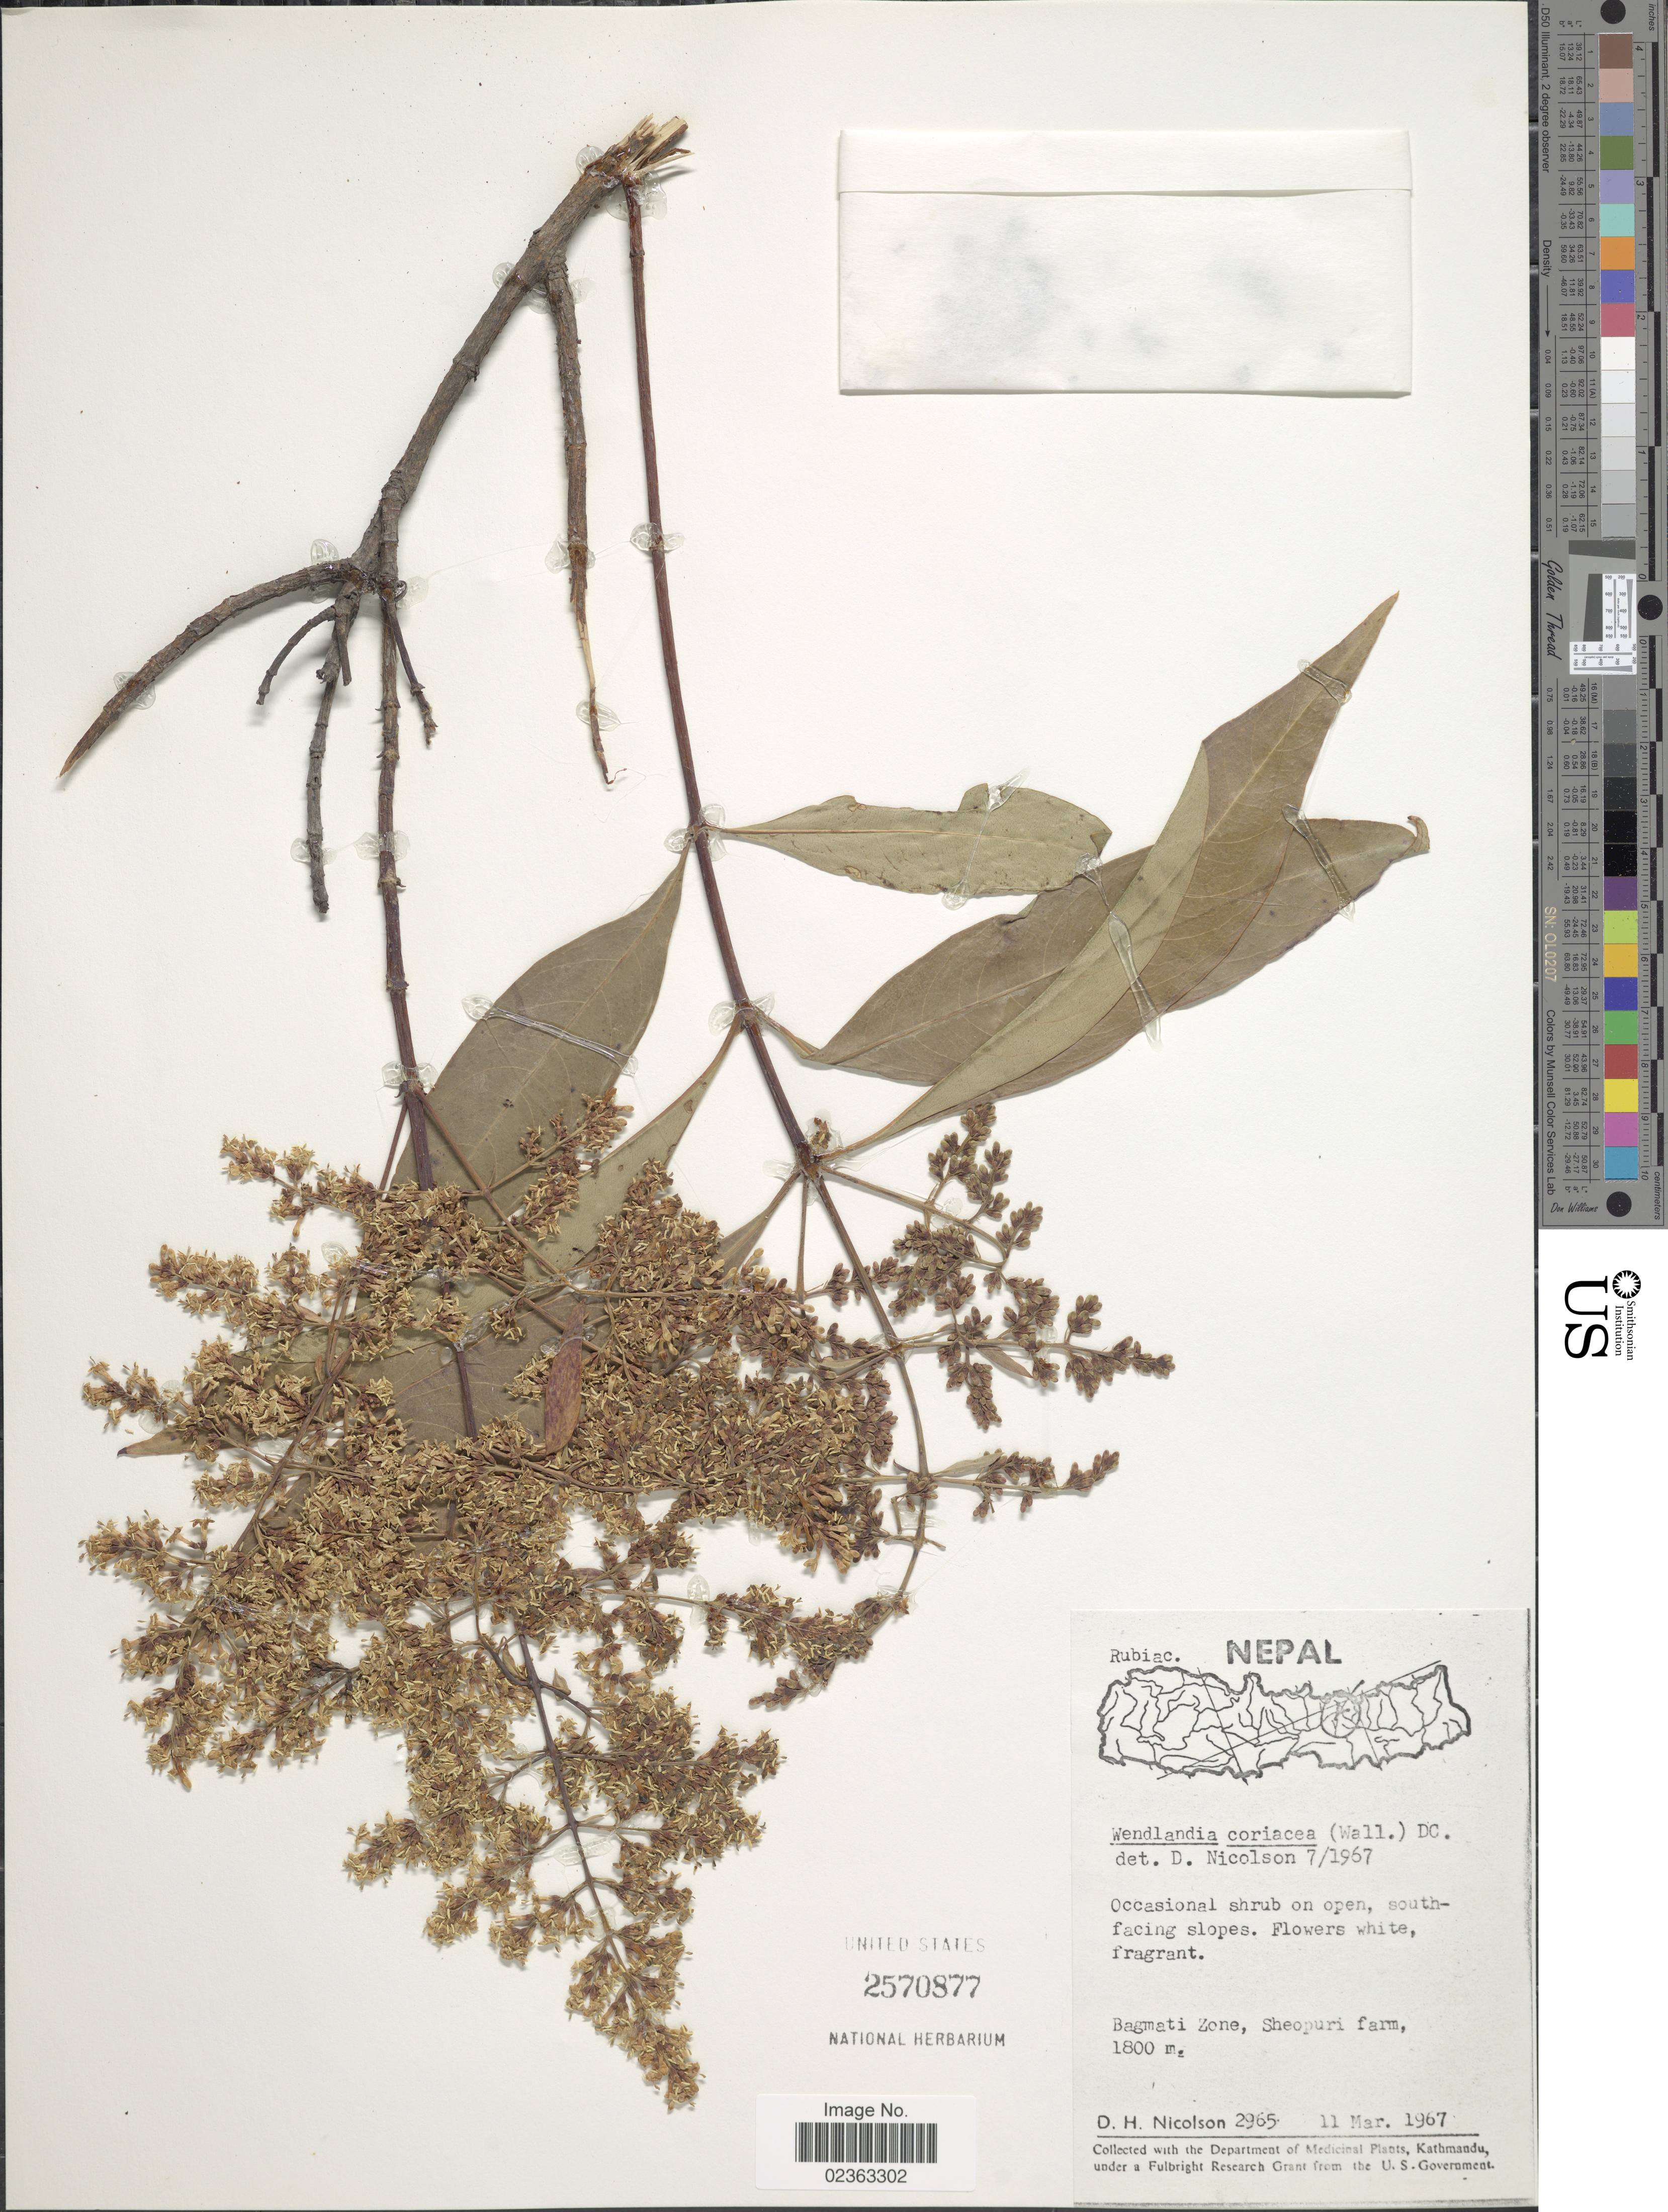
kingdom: Plantae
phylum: Tracheophyta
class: Magnoliopsida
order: Gentianales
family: Rubiaceae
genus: Wendlandia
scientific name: Wendlandia coriacea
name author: (Wall.) DC.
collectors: D. H. Nicolson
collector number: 2965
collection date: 1967-03-11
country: Nepal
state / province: Bagmati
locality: Bagmati Zone, Sheopuri farm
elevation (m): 1800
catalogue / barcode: US 2570877